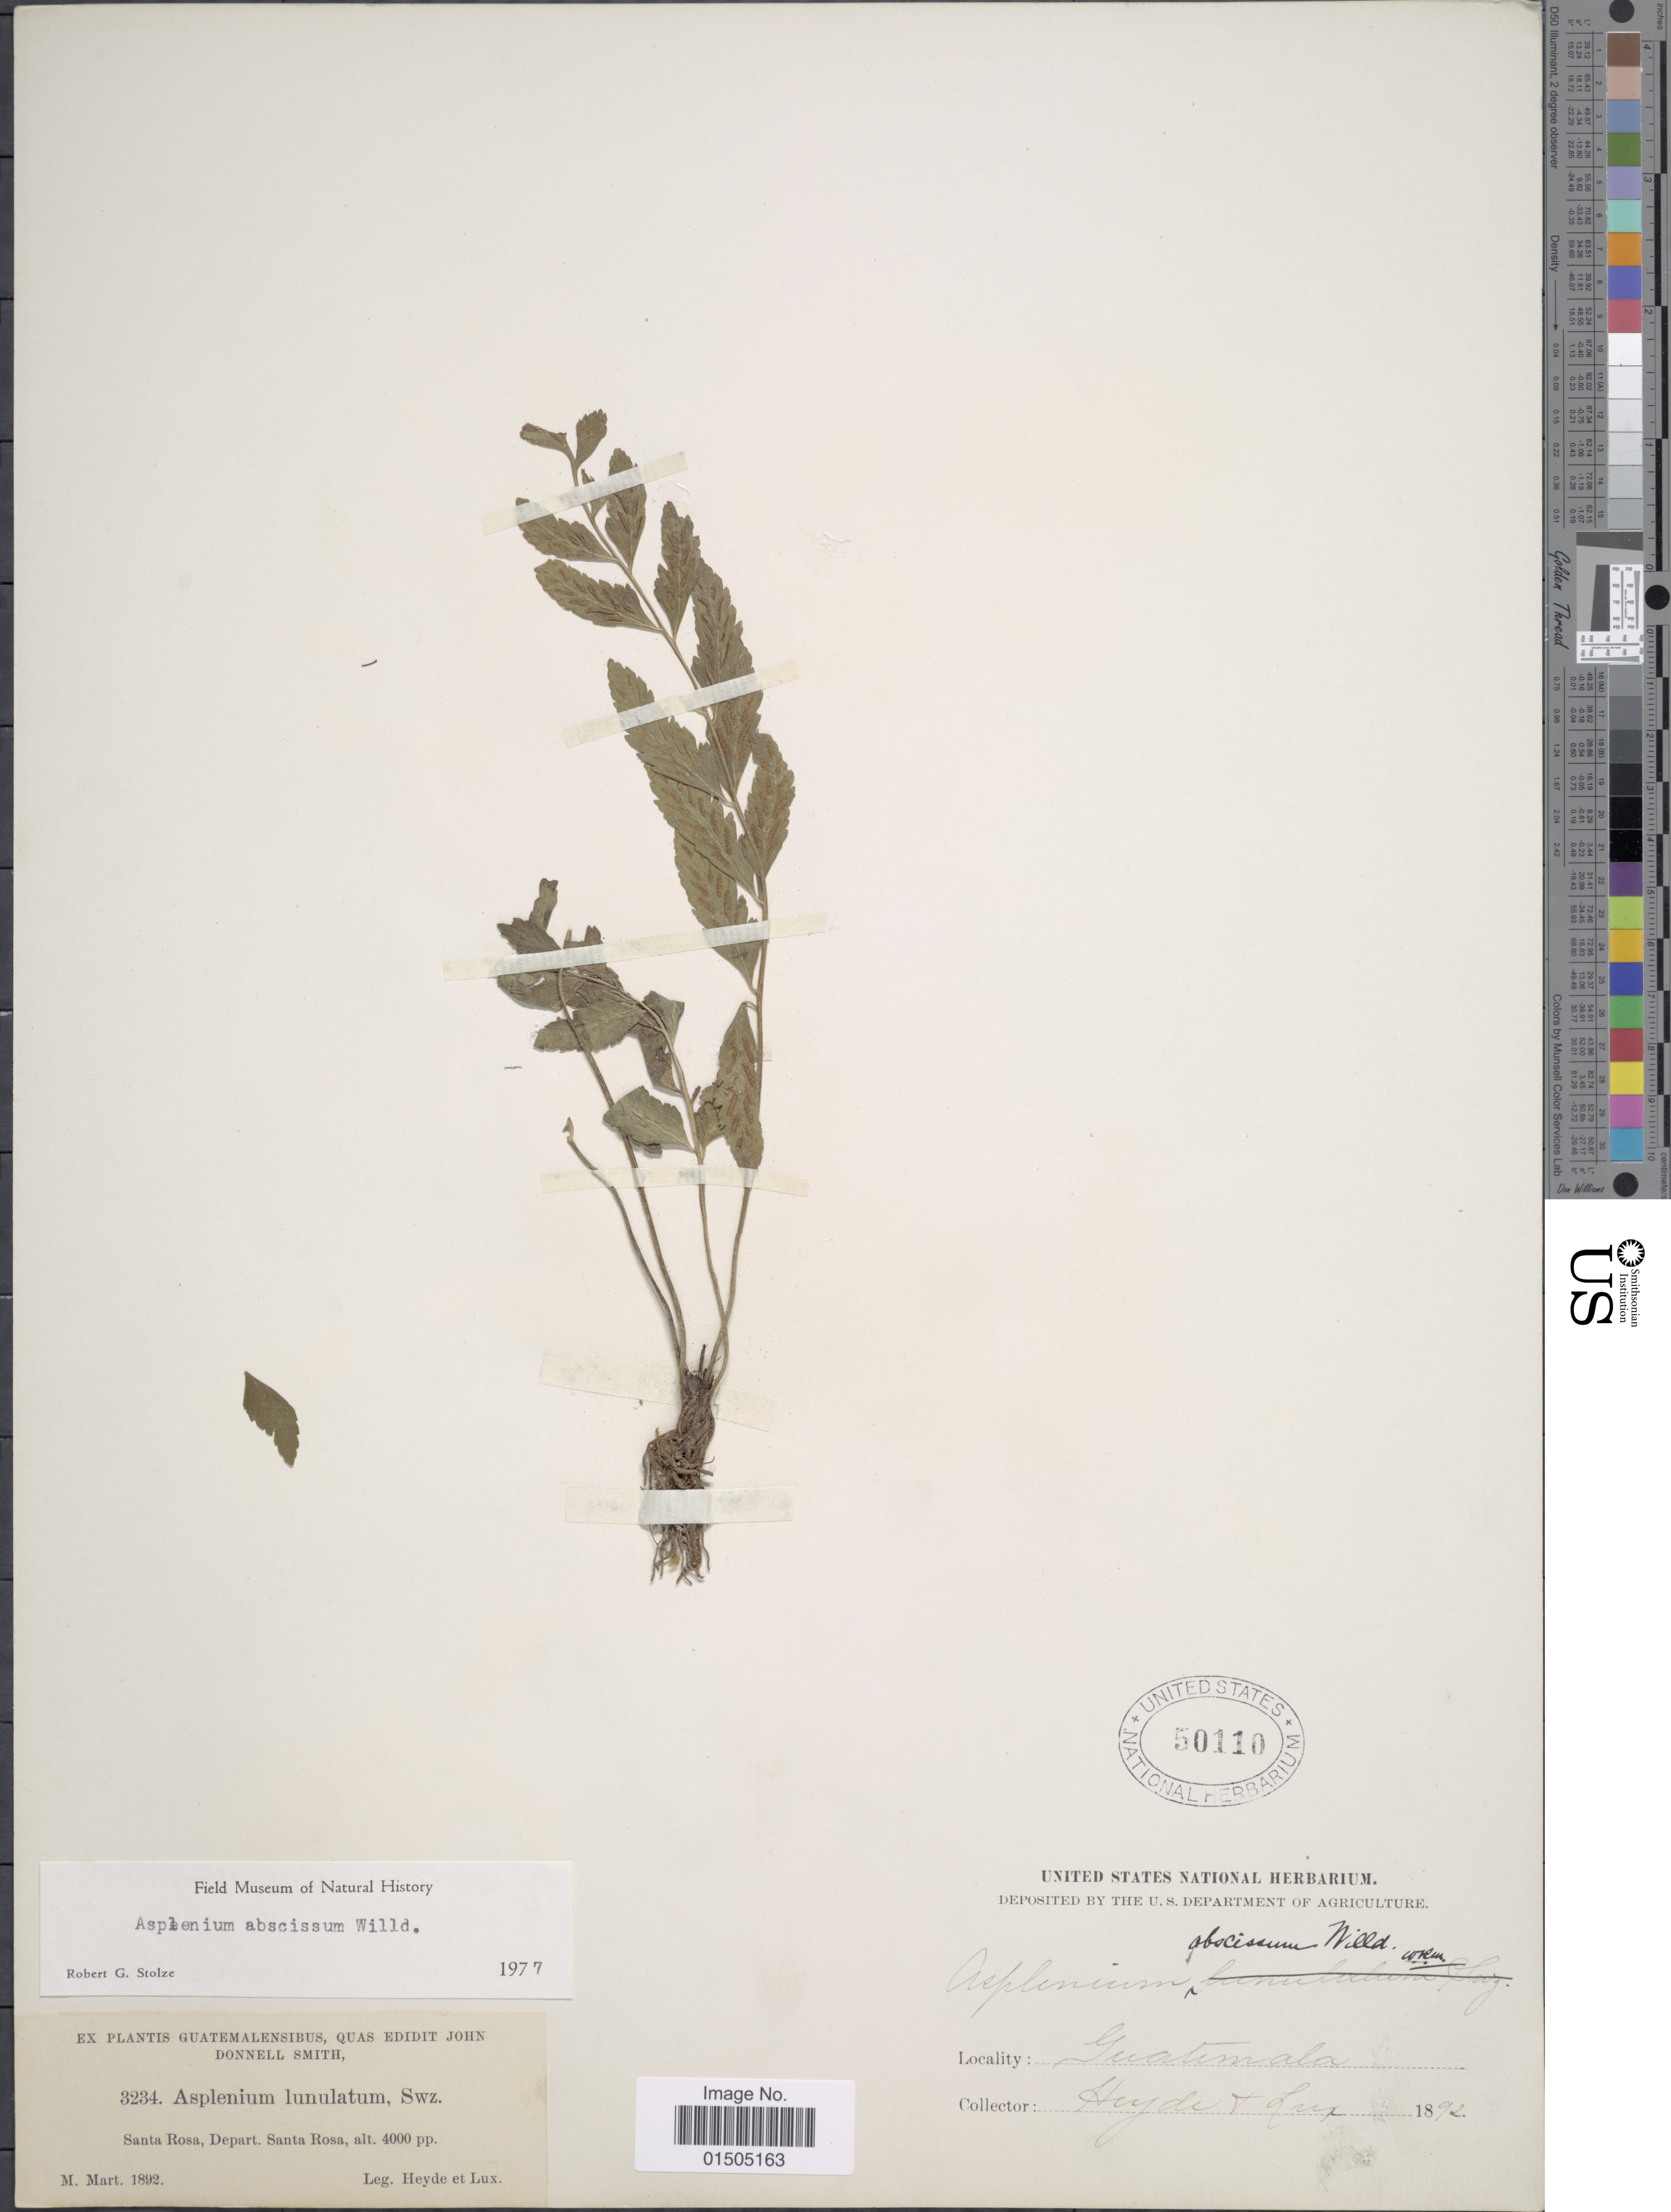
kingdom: Plantae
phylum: Tracheophyta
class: Polypodiopsida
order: Polypodiales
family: Aspleniaceae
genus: Asplenium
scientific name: Asplenium abscissum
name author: Willd.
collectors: Heyde & Lux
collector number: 3234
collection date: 1892-03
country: Guatemala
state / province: Santa Rosa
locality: Santa Rosa.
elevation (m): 1219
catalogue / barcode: US 50110